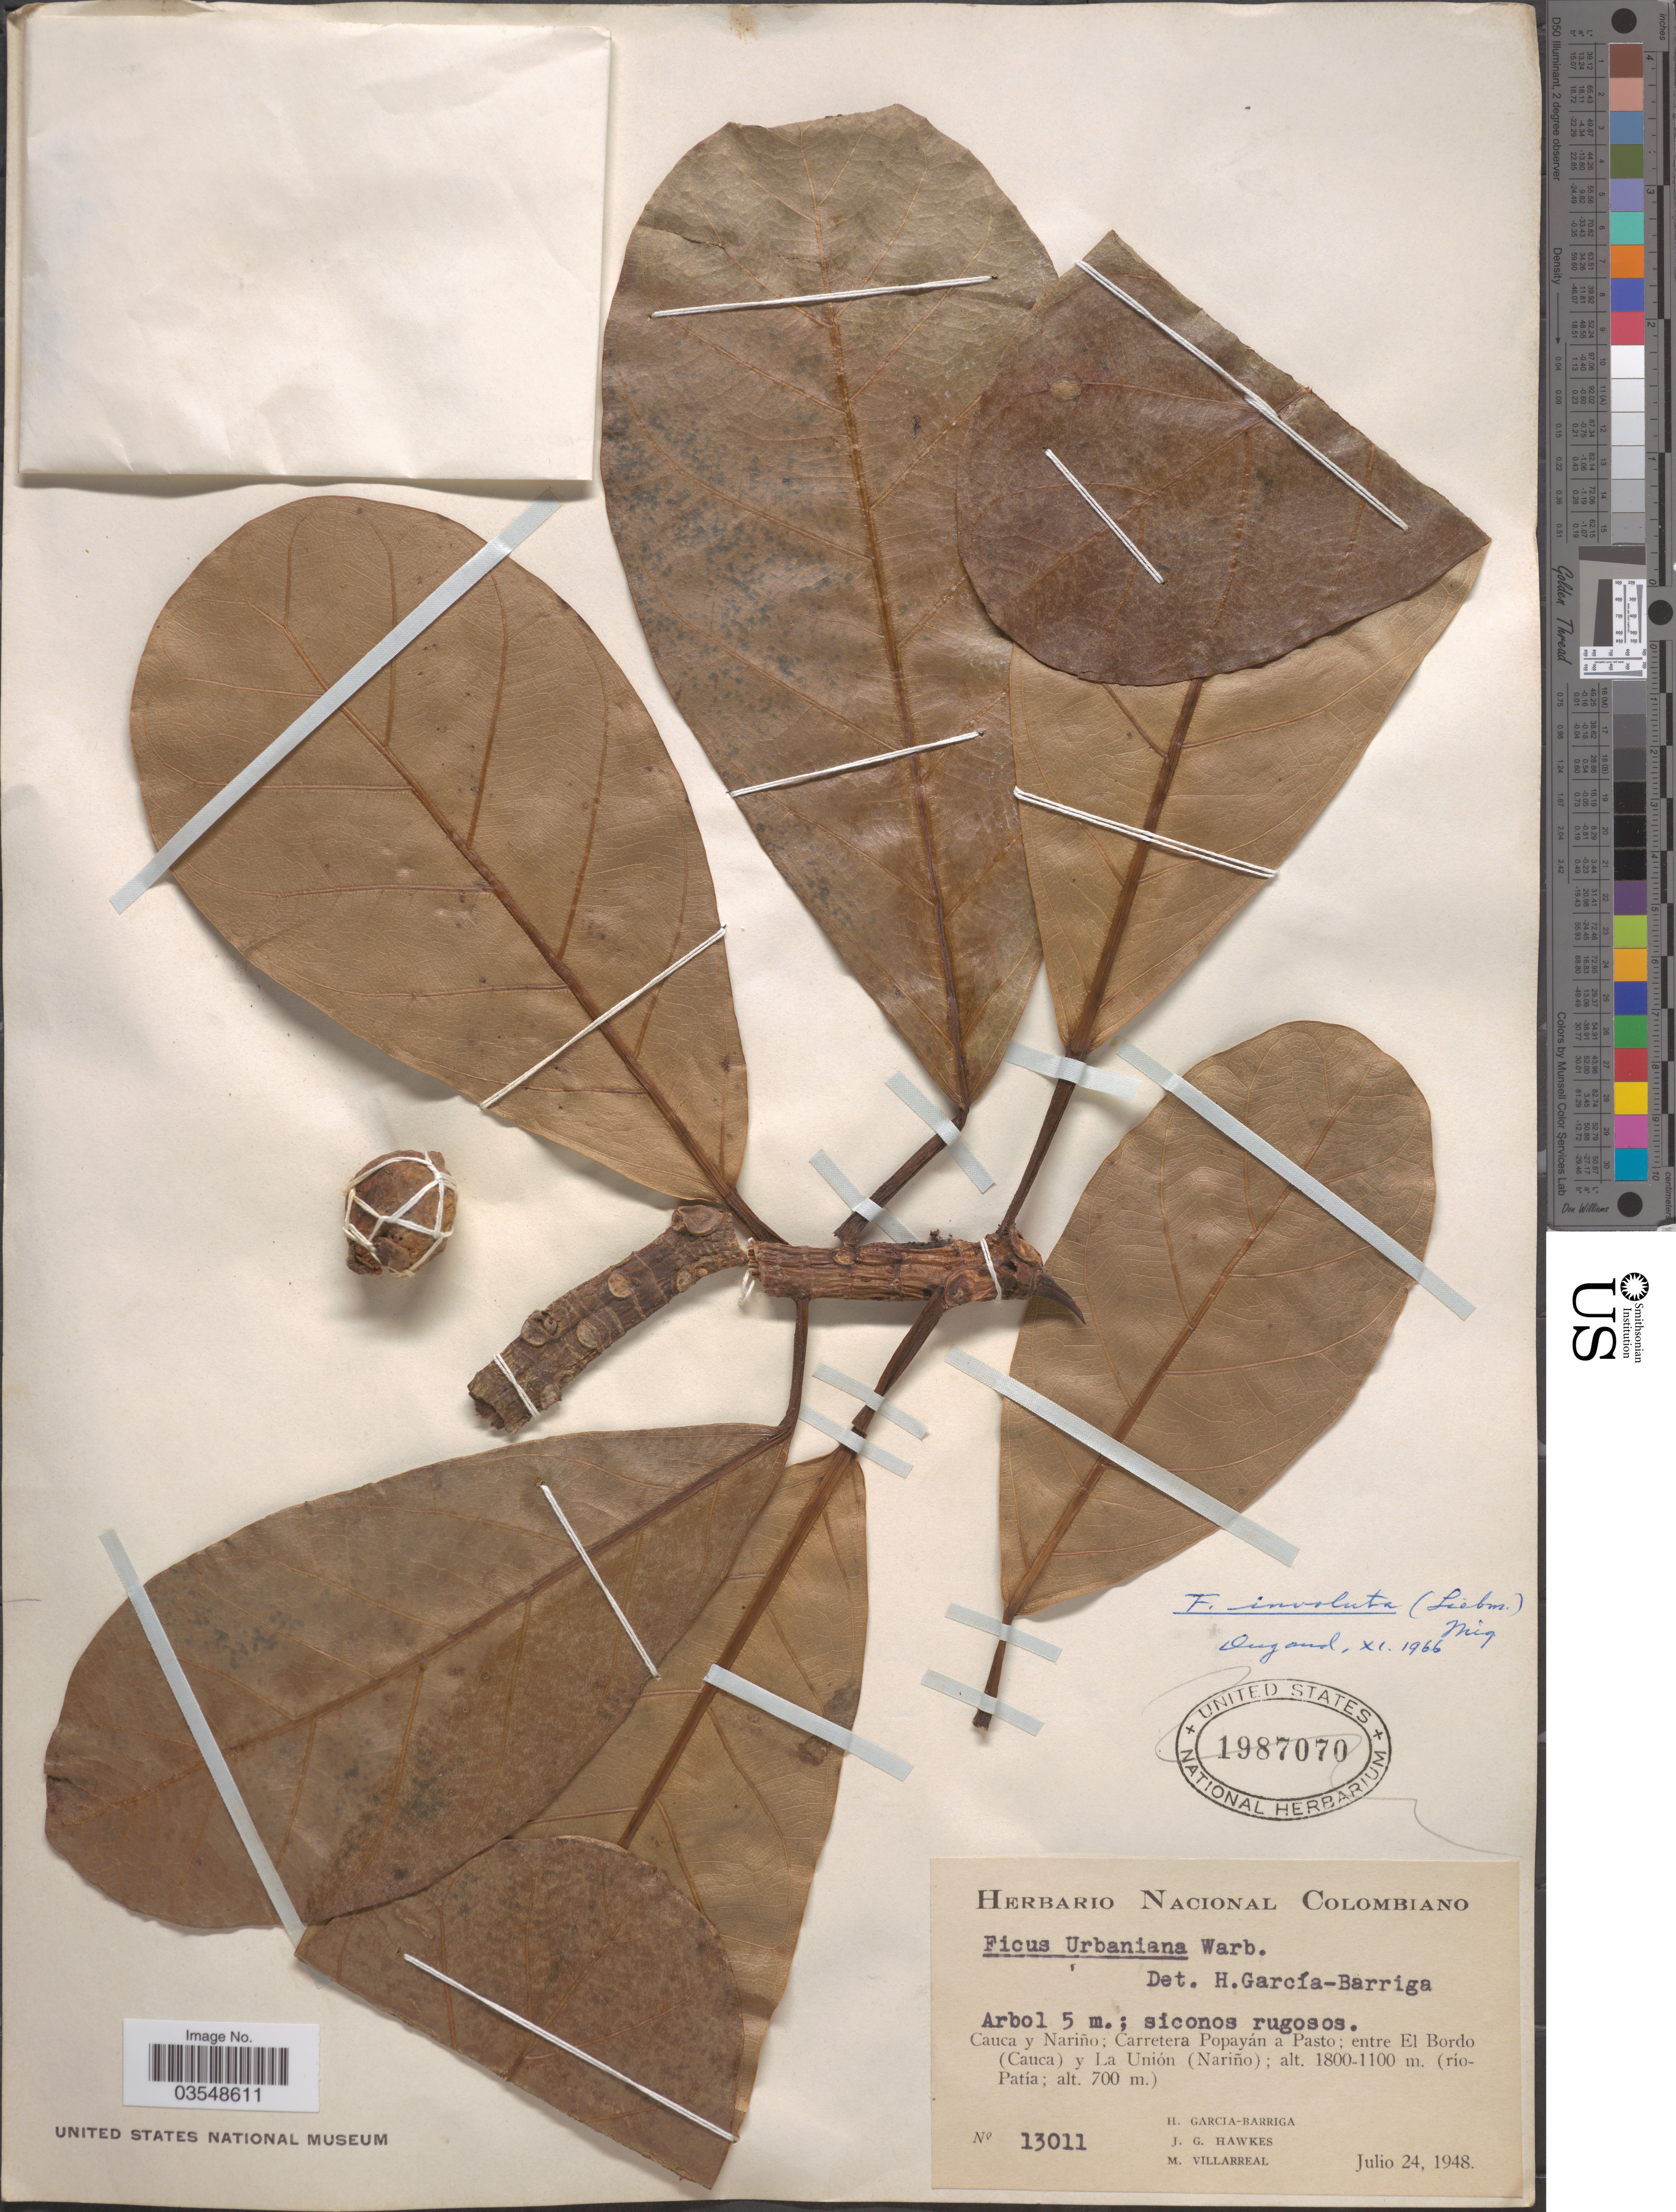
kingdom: Plantae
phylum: Tracheophyta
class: Magnoliopsida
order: Rosales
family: Moraceae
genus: Ficus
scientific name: Ficus involuta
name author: (Liebm.) Miq.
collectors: H. García Barriga, J. Hawkes & M. Villarreal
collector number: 13011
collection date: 1948-07-24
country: Colombia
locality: Cauca y Nariño; Carretera Popayán a Pasto; Entre El Bordo (Cauca) y La Unión (Nariño). (Río- Patía).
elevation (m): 700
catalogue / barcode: US 1987070